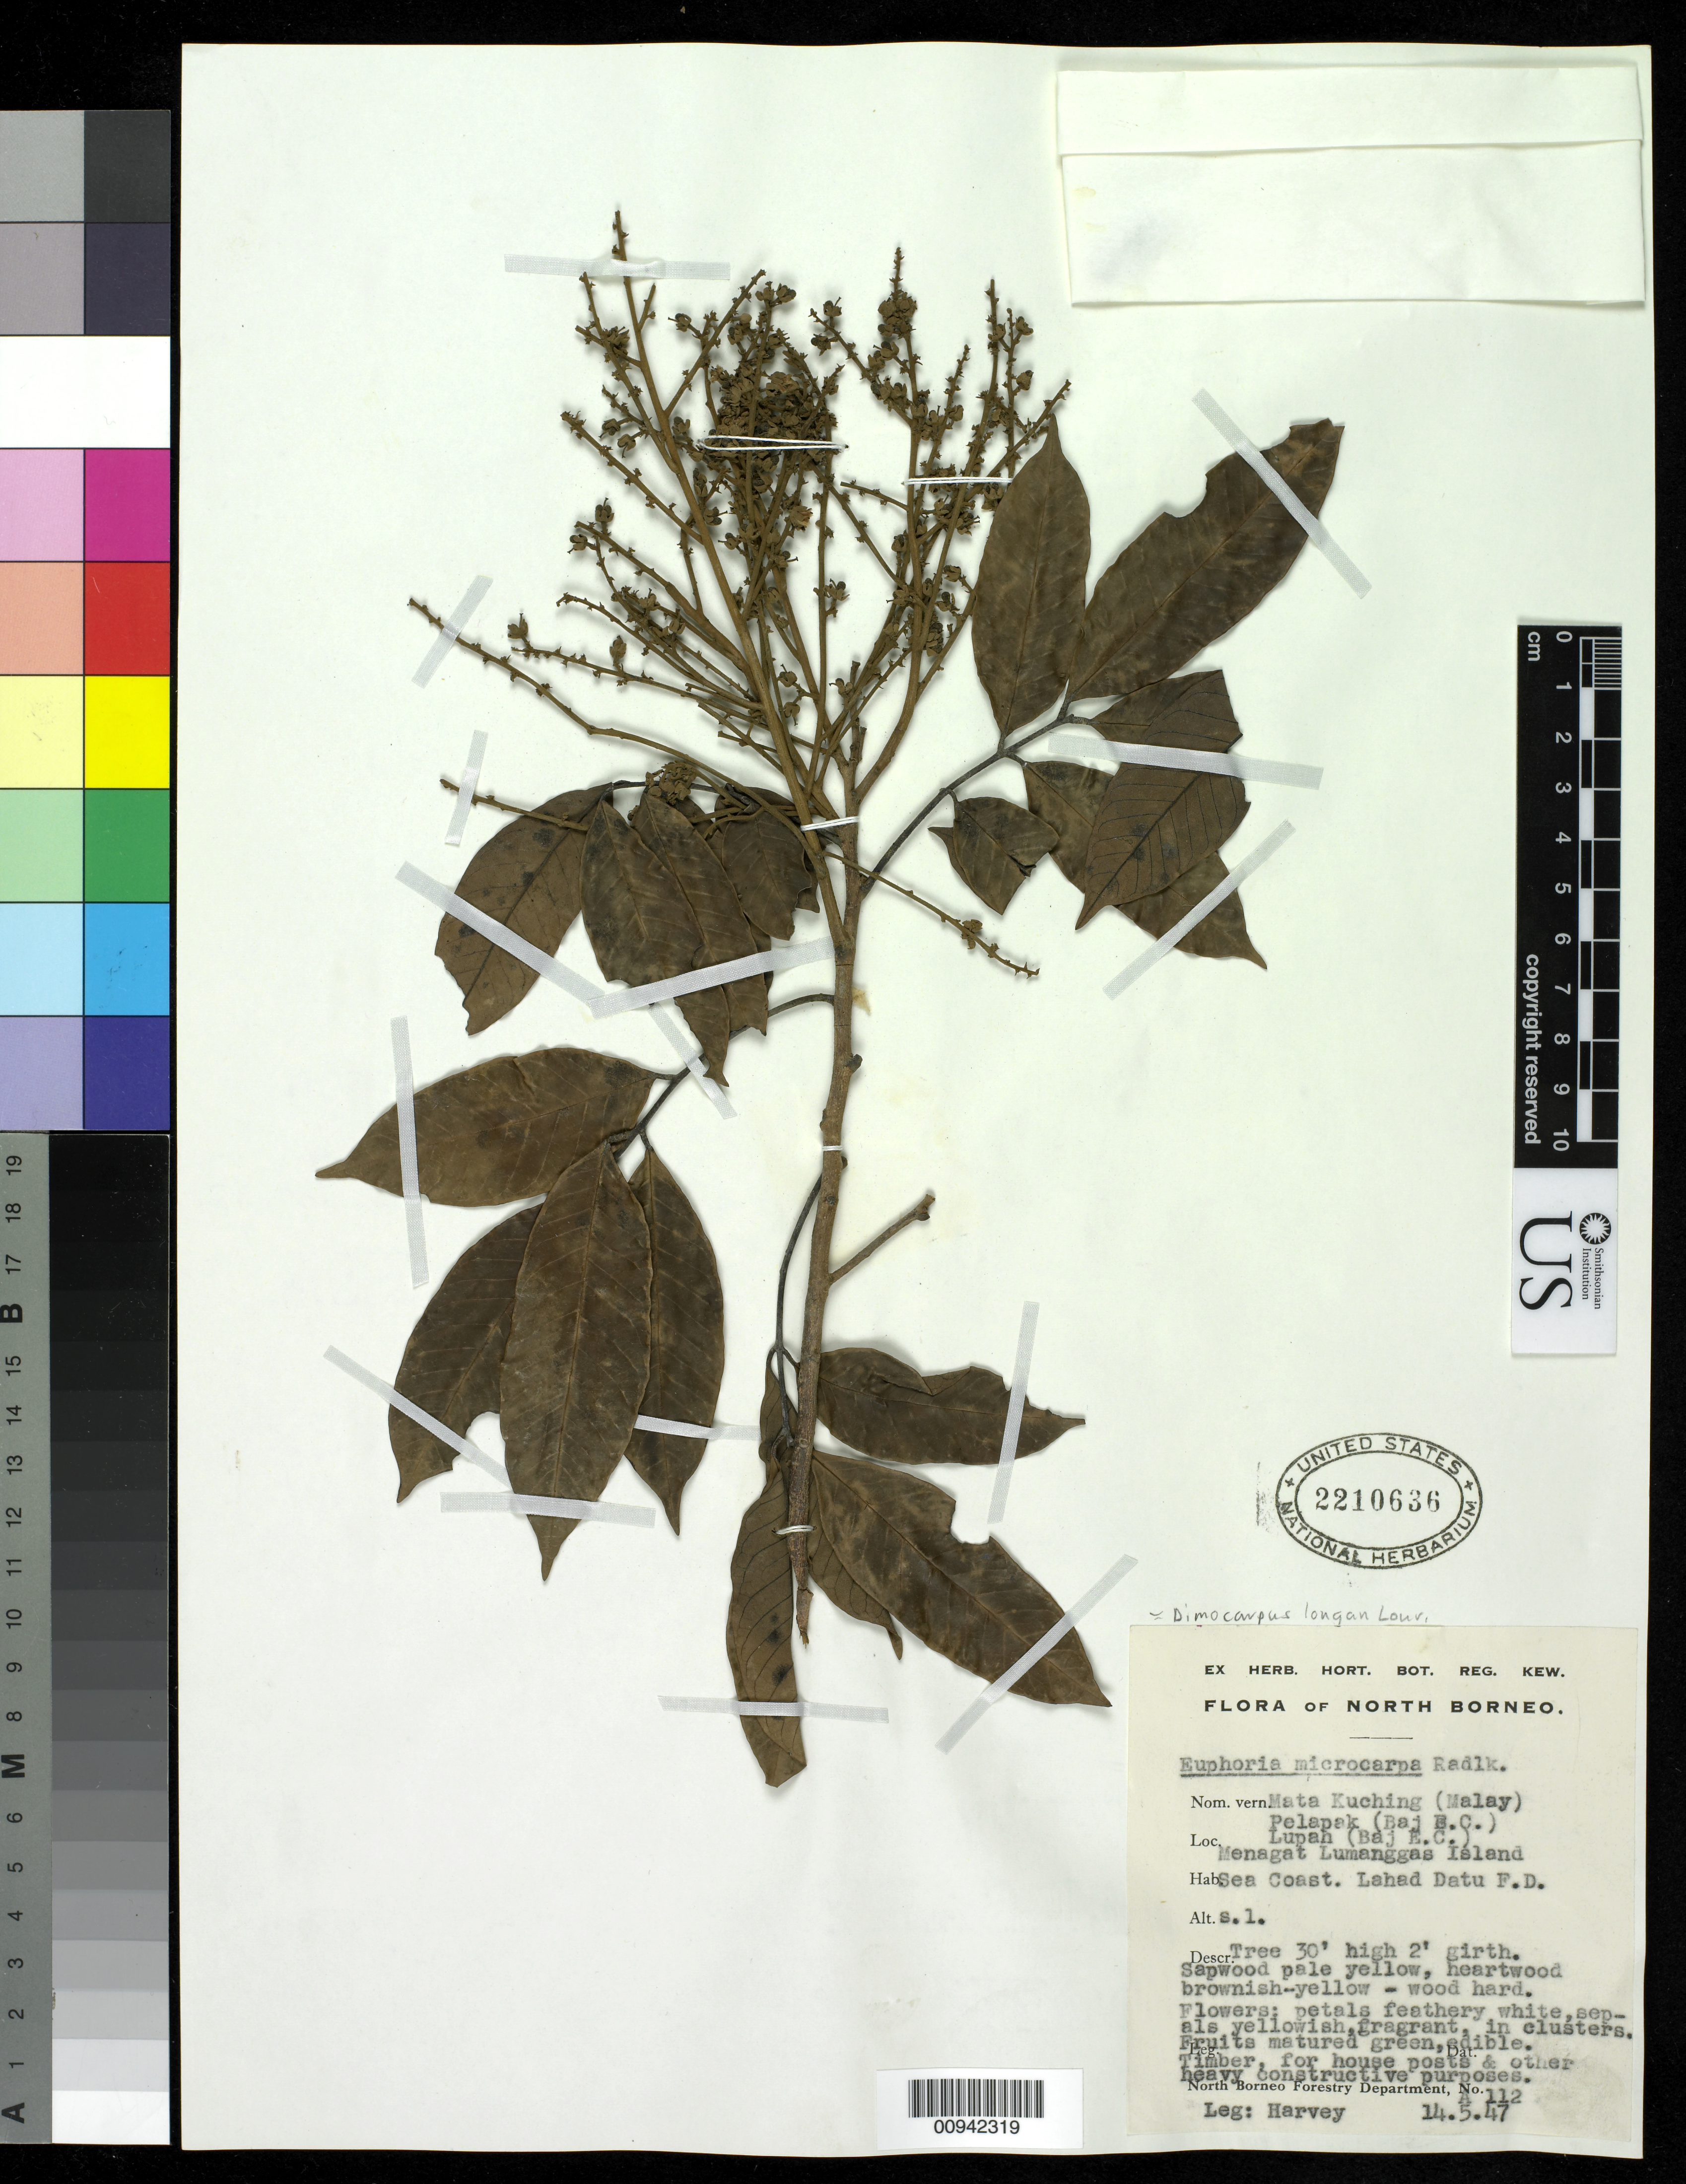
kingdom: Plantae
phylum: Tracheophyta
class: Magnoliopsida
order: Sapindales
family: Sapindaceae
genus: Dimocarpus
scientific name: Dimocarpus longan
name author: Lour.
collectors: -. Harvey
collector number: A 112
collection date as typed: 14 May 1947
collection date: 1947-05-14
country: Malaysia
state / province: Sabah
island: Borneo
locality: Menagat Lumanggas Island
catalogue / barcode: US 2210636